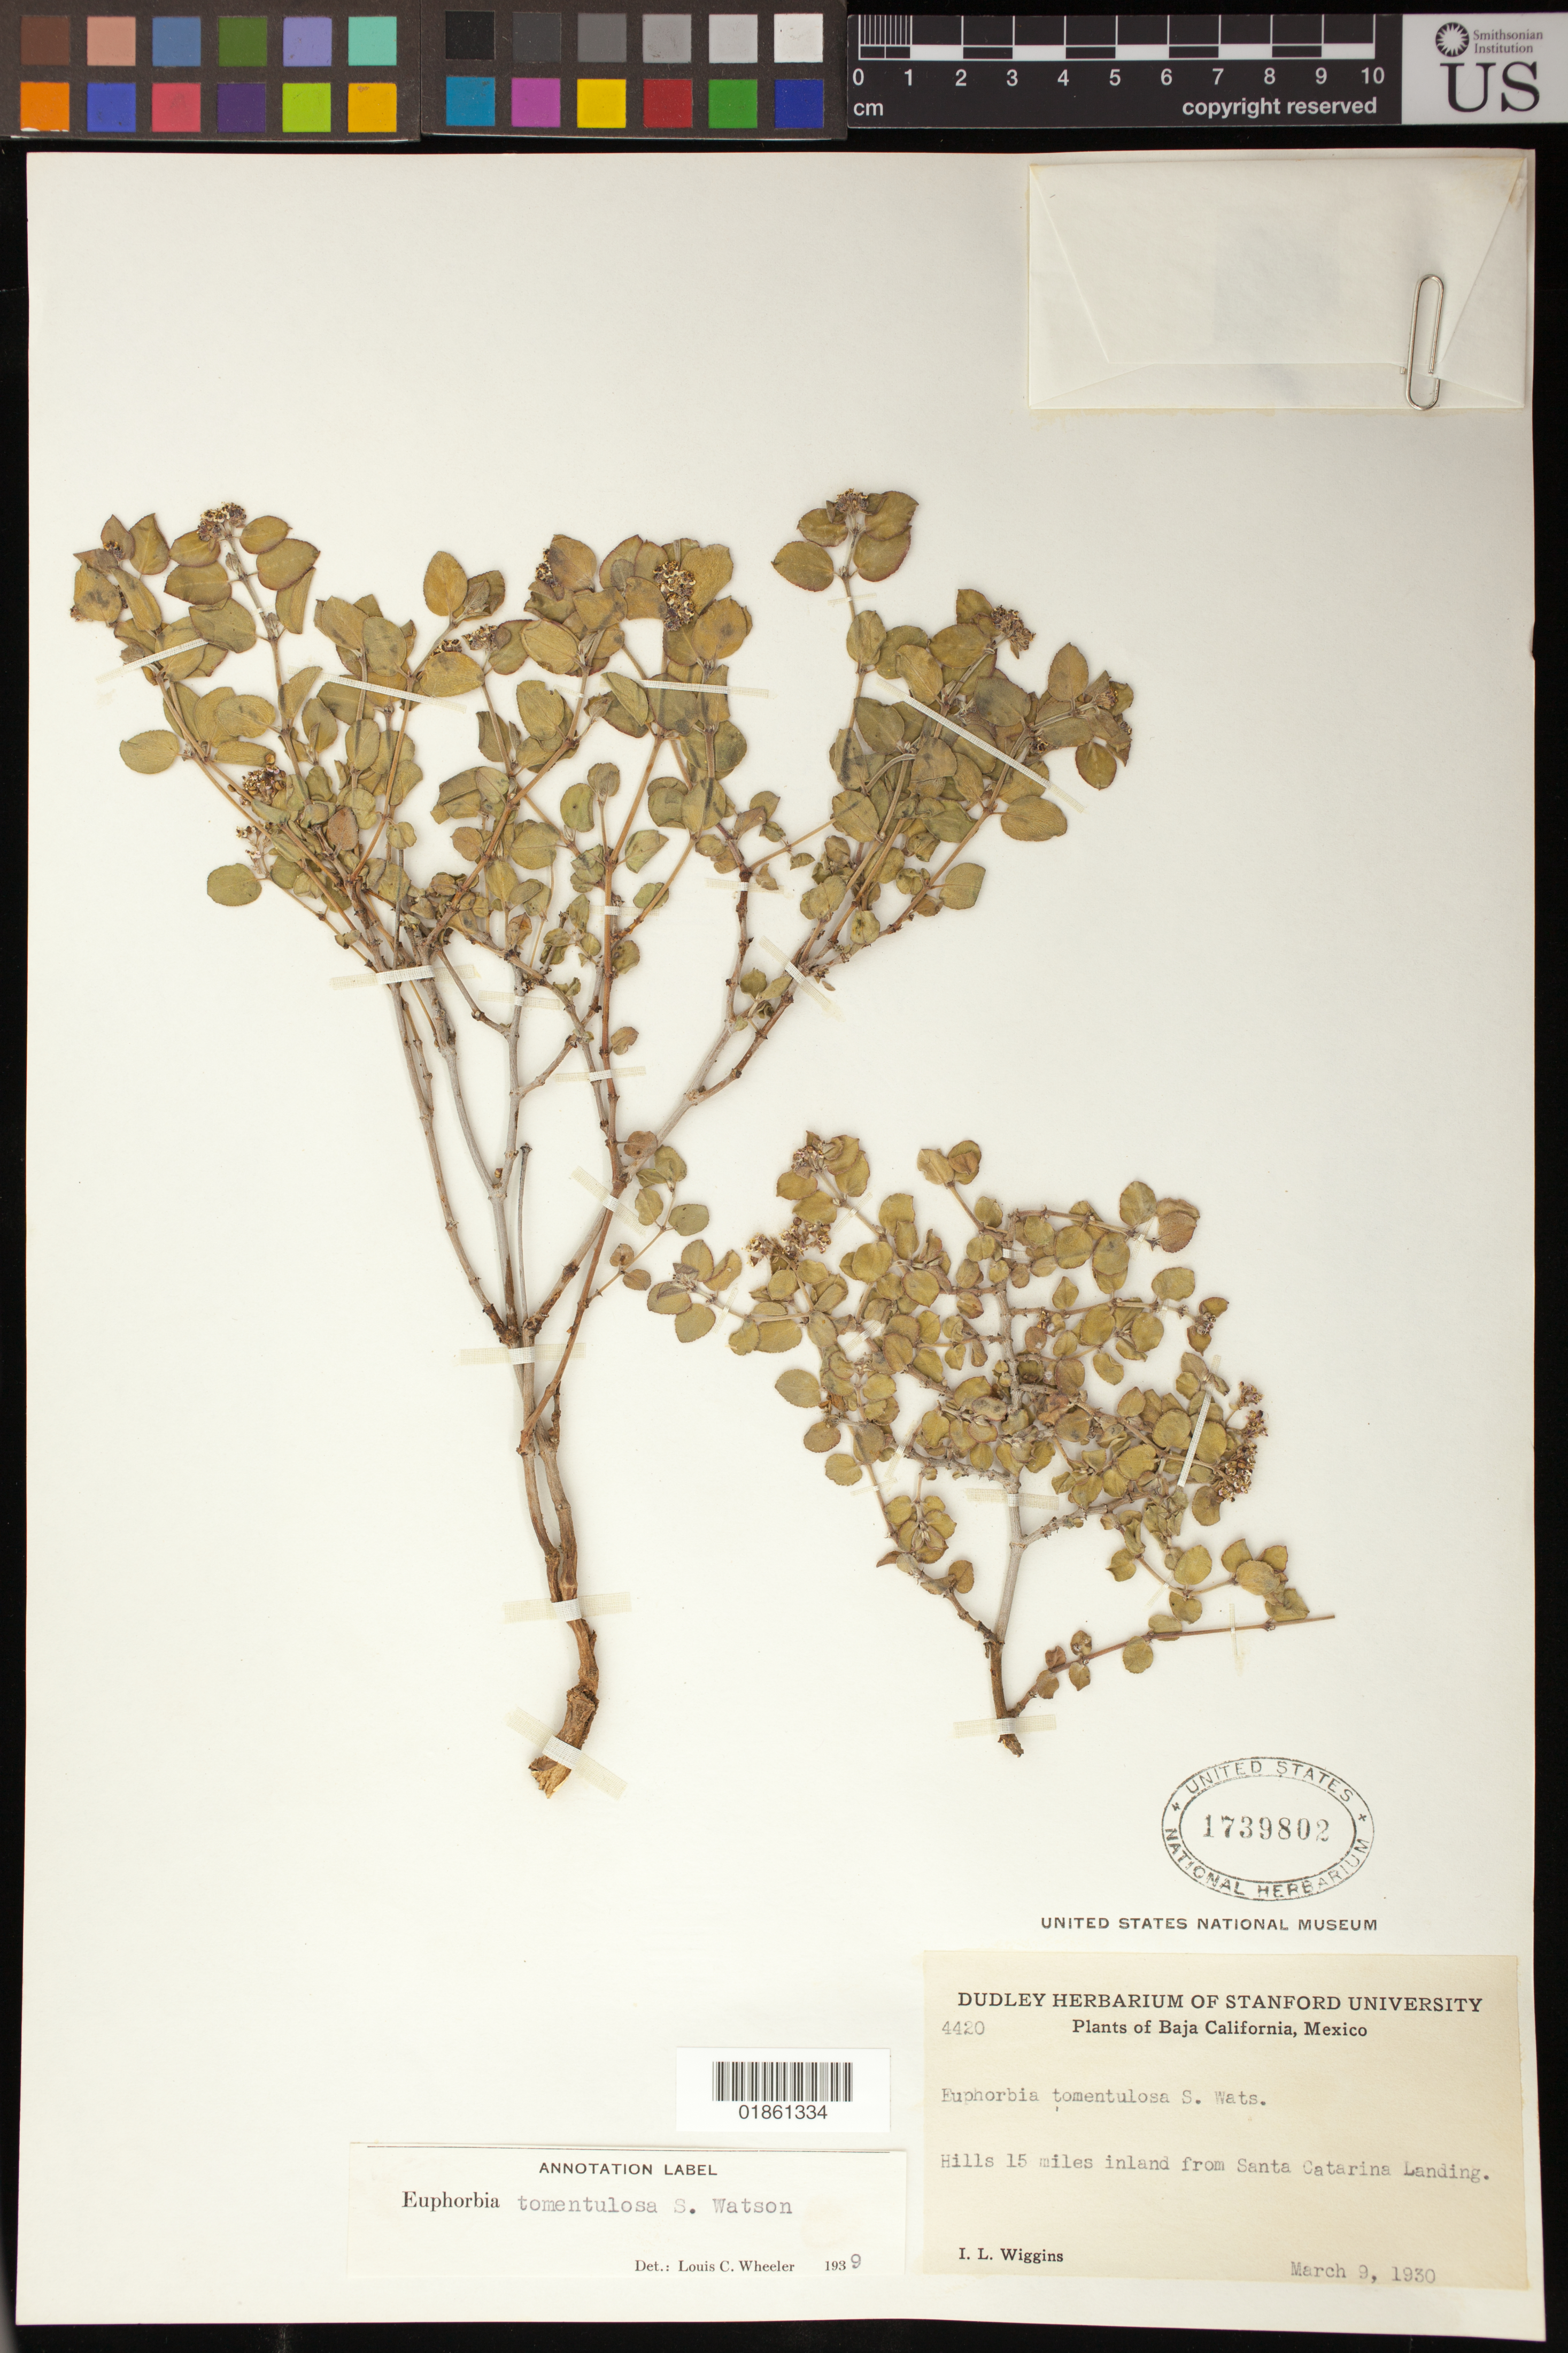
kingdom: Plantae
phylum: Tracheophyta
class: Magnoliopsida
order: Malpighiales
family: Euphorbiaceae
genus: Euphorbia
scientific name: Euphorbia tomentulosa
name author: S. Watson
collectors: I. L. Wiggins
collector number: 4420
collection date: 1930-03-09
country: Mexico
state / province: Baja California Norte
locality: Hills 15 miles inland from Santa Catarina Landing.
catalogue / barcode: US 1739802